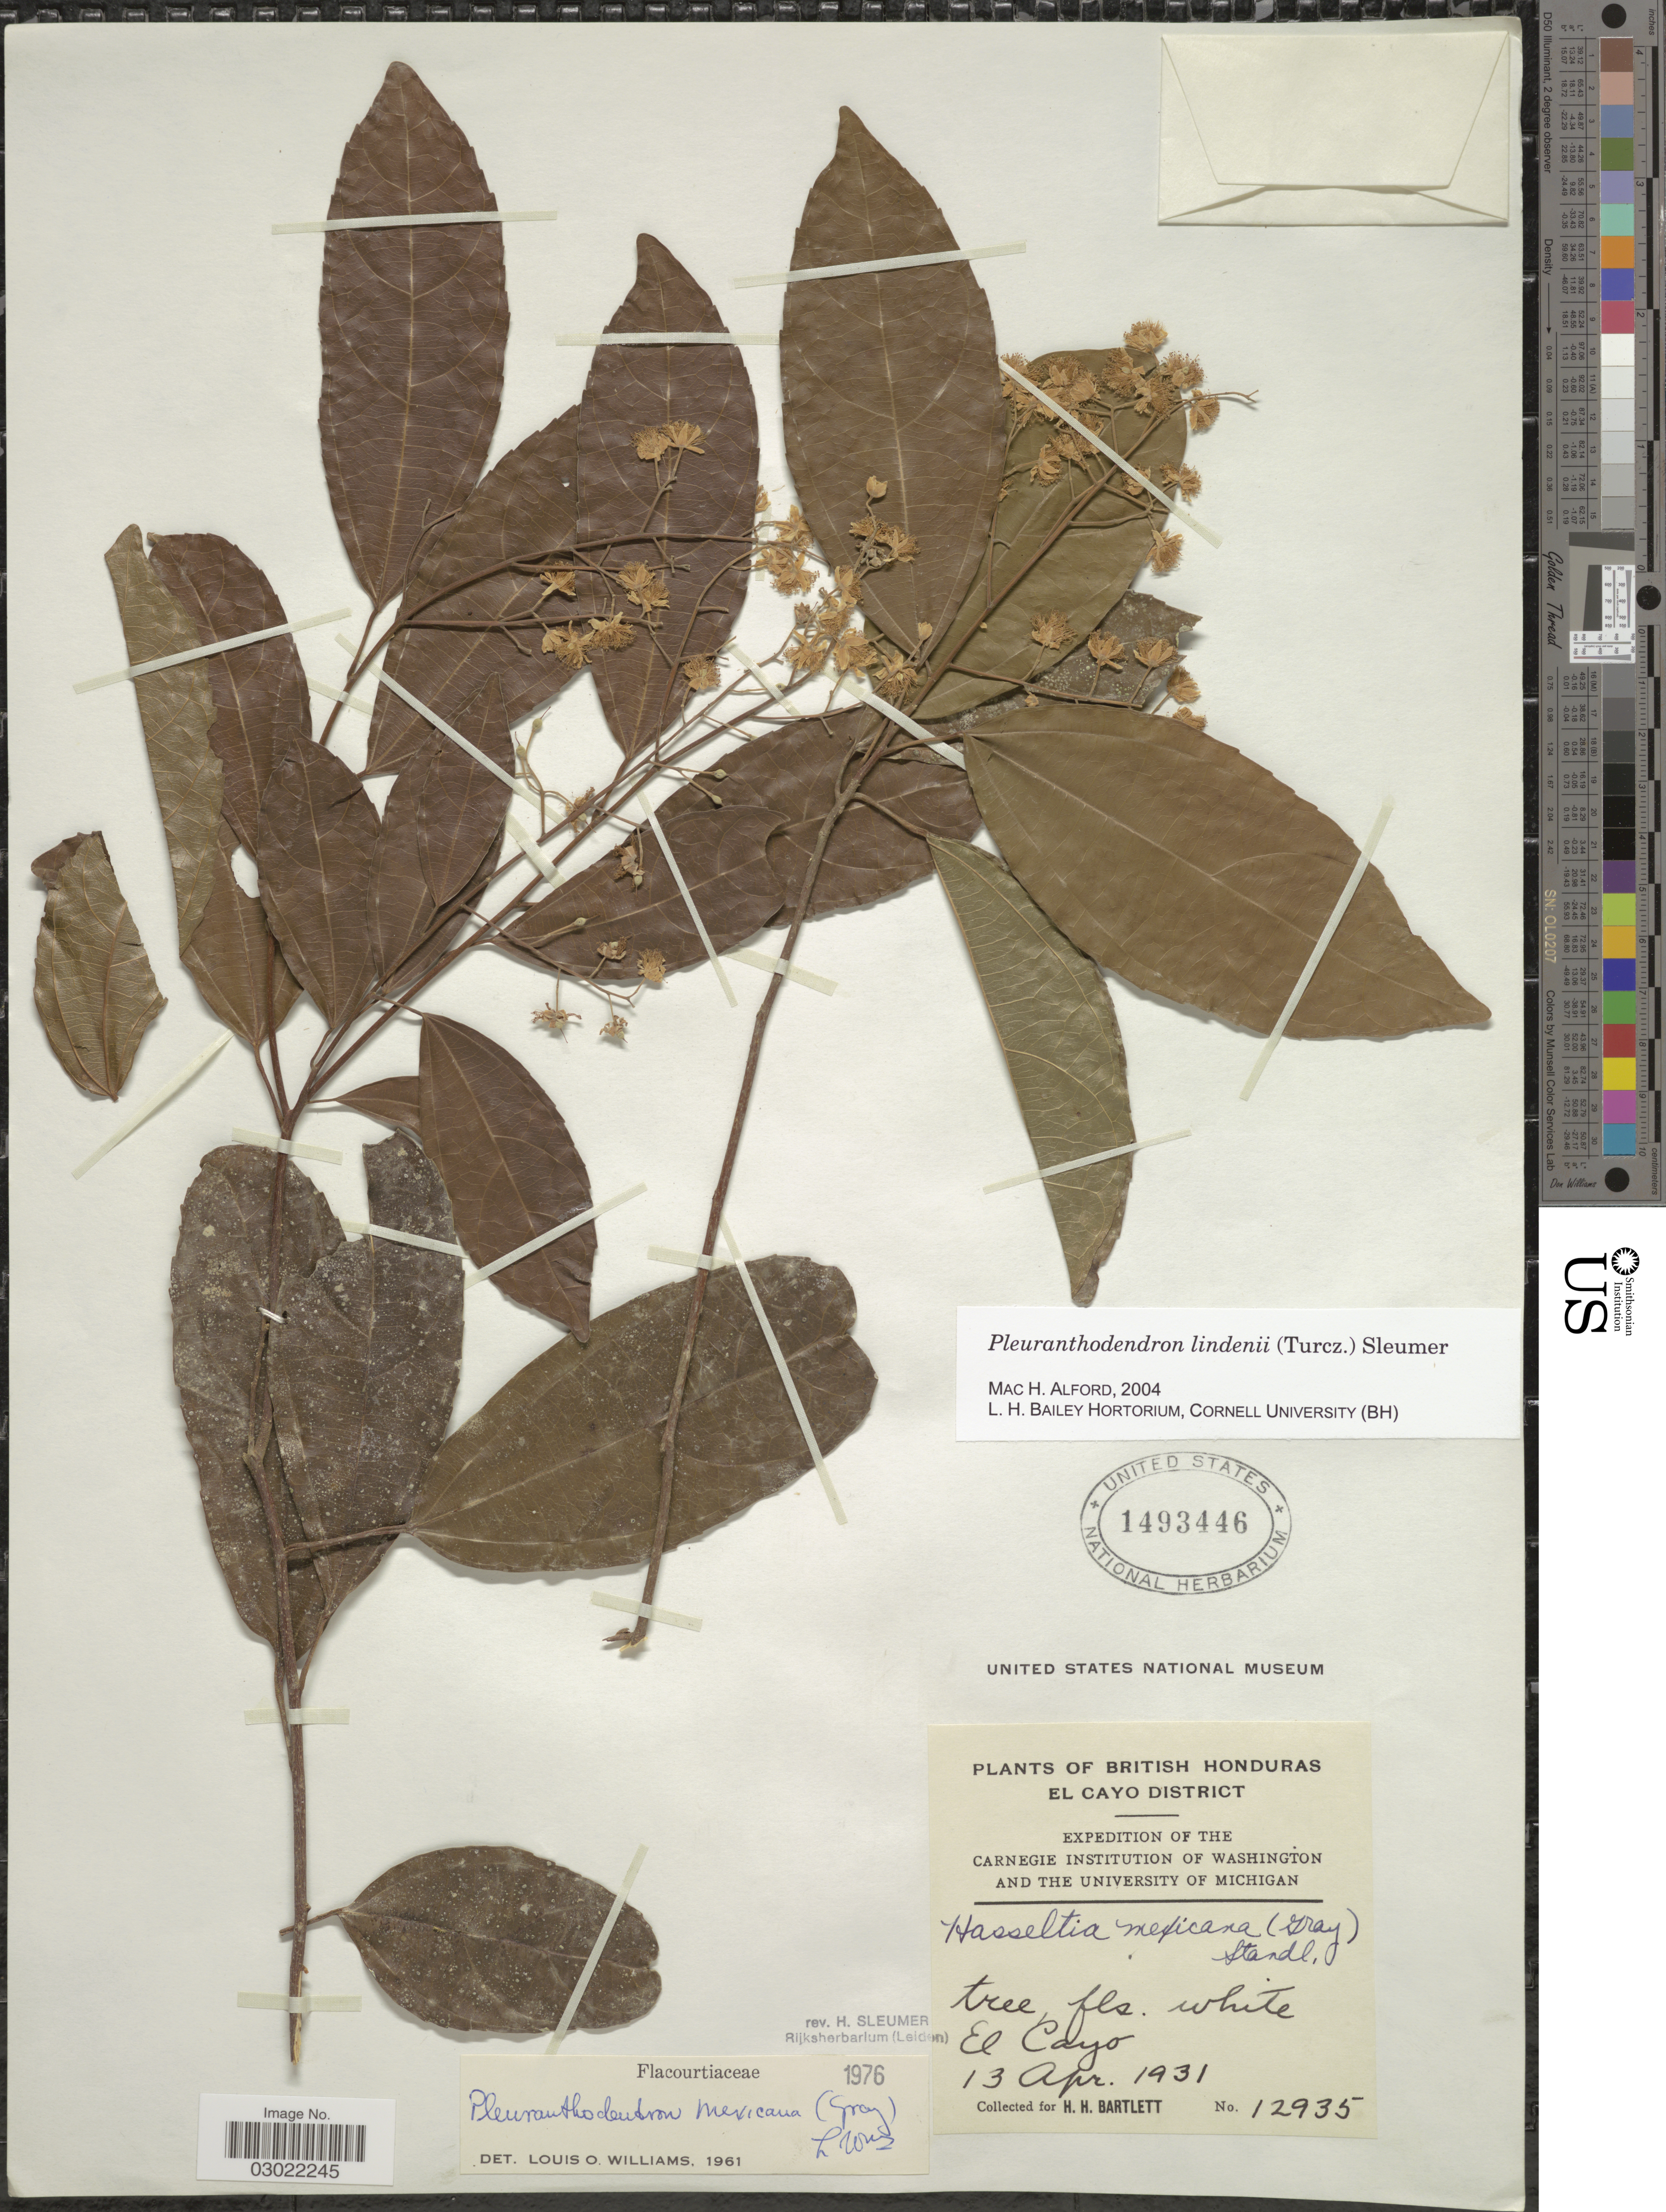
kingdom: Plantae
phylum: Tracheophyta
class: Magnoliopsida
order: Malpighiales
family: Salicaceae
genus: Pleuranthodendron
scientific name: Pleuranthodendron lindenii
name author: (Turcz.) Sleumer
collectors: H. H. Bartlett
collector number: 12935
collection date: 1931-04-13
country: Belize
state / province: Cayo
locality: El Cayo District. British Honduras.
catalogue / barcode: US 1493446